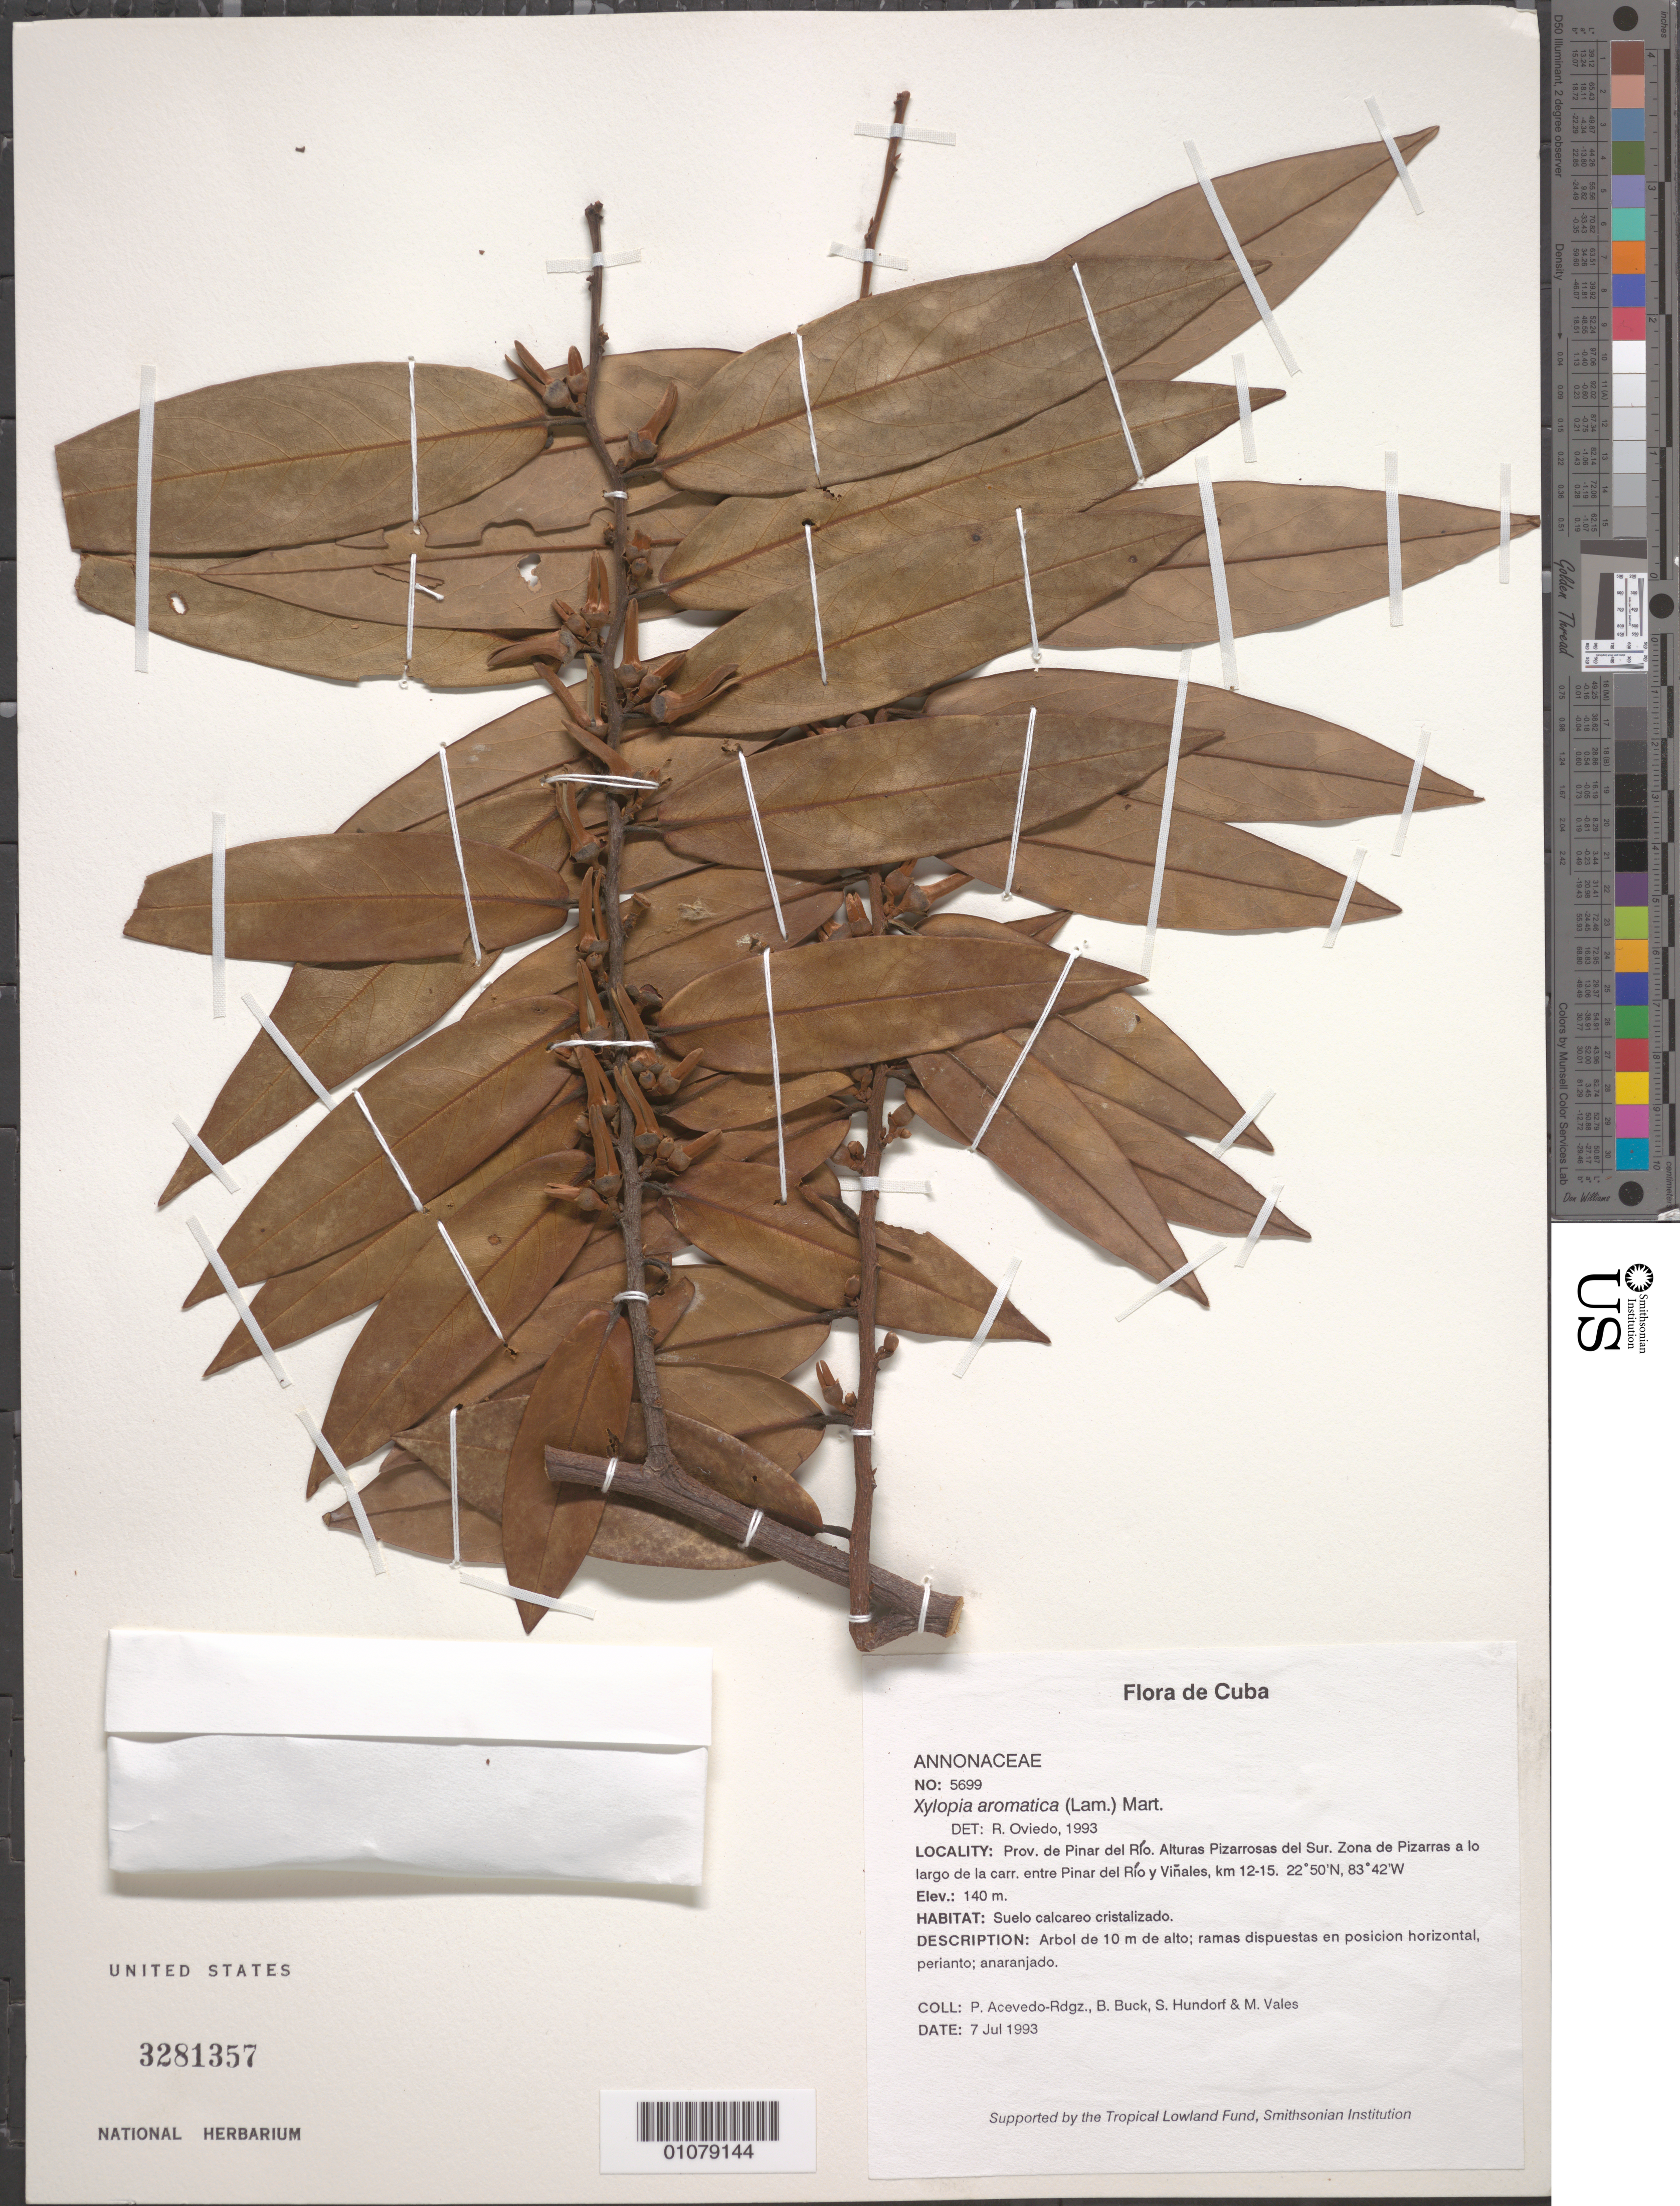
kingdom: Plantae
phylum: Tracheophyta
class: Magnoliopsida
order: Magnoliales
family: Annonaceae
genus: Xylopia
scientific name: Xylopia aromatica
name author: (Lam.) Mart.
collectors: P. Acevedo-Rodr., B. Buck, S. Hundorf & M. Vales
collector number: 5699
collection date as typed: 07 Jul 1993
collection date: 1993-07-07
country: Cuba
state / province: Pinar del Rio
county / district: dry forest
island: Cuba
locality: Prov de Pinar del Rio Alturas Pizarrosas del Sur Zona de Pizarras a lo largo de la carr entre Pinar de Rio y Viñales, km 12-15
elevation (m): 140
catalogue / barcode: US 3281357